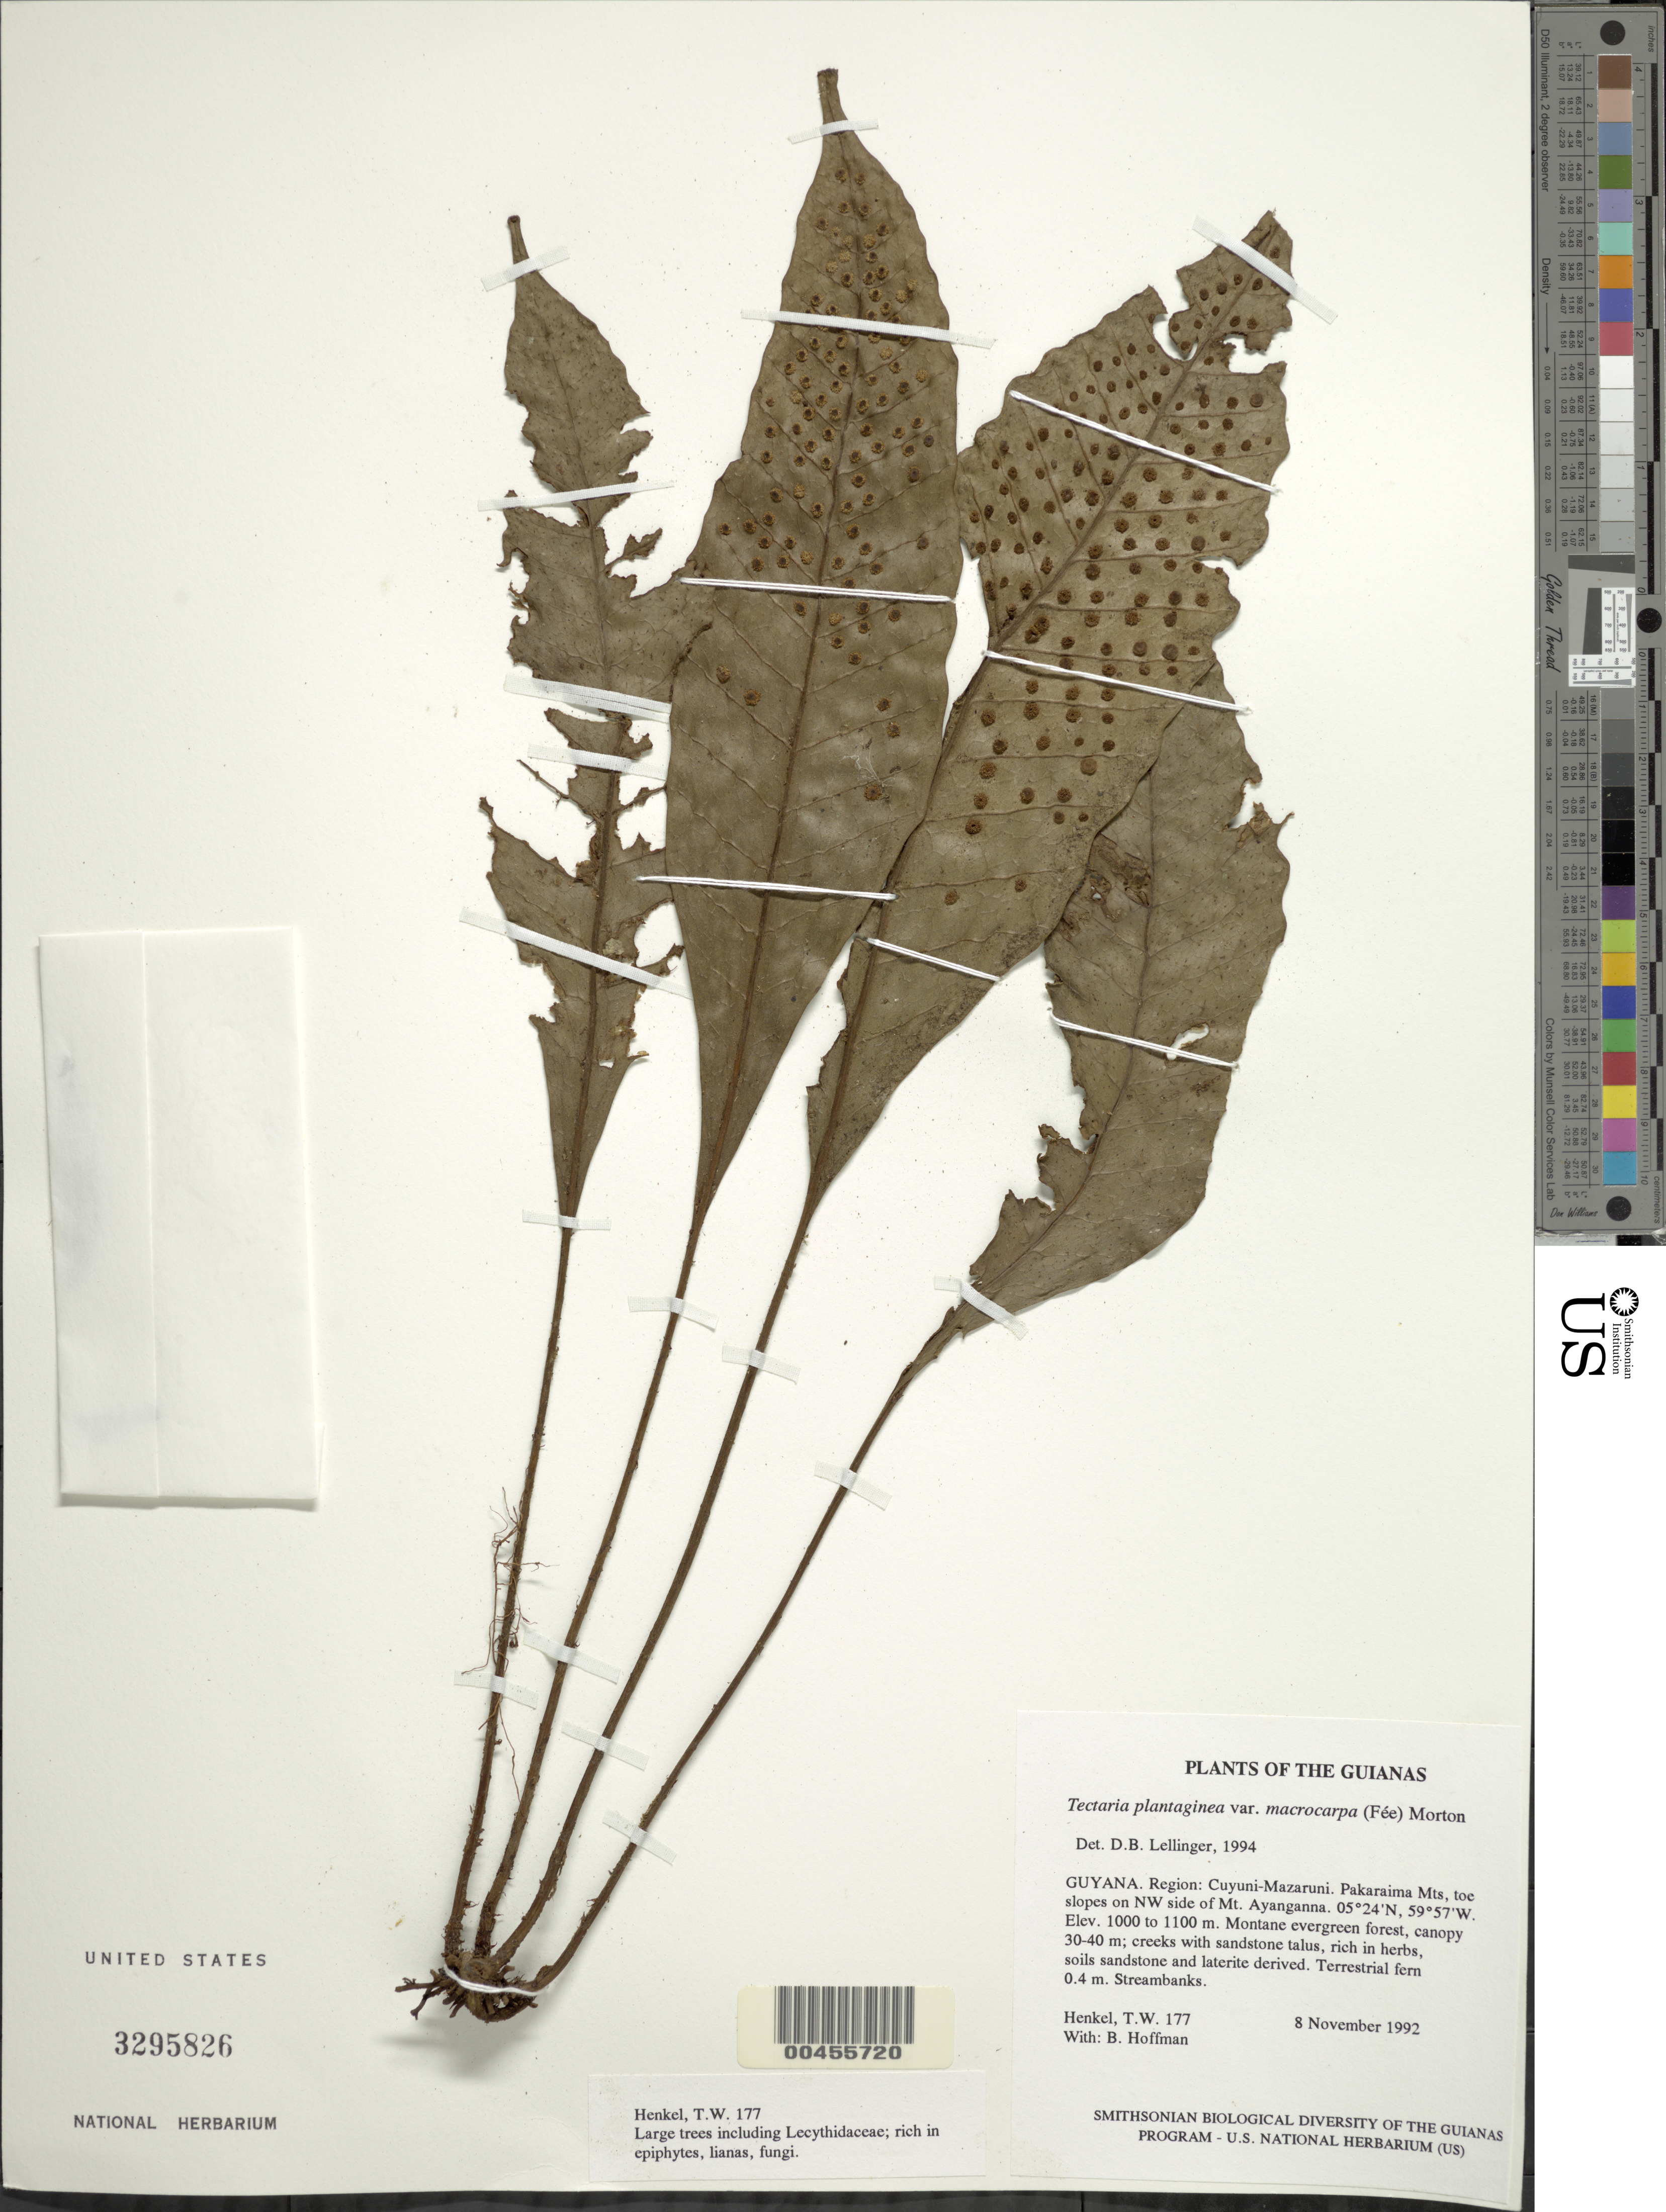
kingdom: Plantae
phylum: Tracheophyta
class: Polypodiopsida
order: Polypodiales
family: Tectariaceae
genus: Tectaria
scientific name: Tectaria plantaginea var. macrocarpa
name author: (Fée) C.V. Morton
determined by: Lellinger, David B., (BOT), Smithsonian Institution - National Museum of Natural History (UNITED STATES)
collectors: T. Henkel & B. Hoffman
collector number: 177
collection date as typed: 8 November 1992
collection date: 1992-11-08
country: Guyana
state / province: Cuyuni-Mazaruni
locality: Pakaraima Mts, toe slopes on NW side of Mt. Ayanganna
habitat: Montane evergreen forest, canopy 30-40 m; creeks with sandstone talus, rich in herbs, soils sandstone and laterite derived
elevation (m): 1000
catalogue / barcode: US 3295826